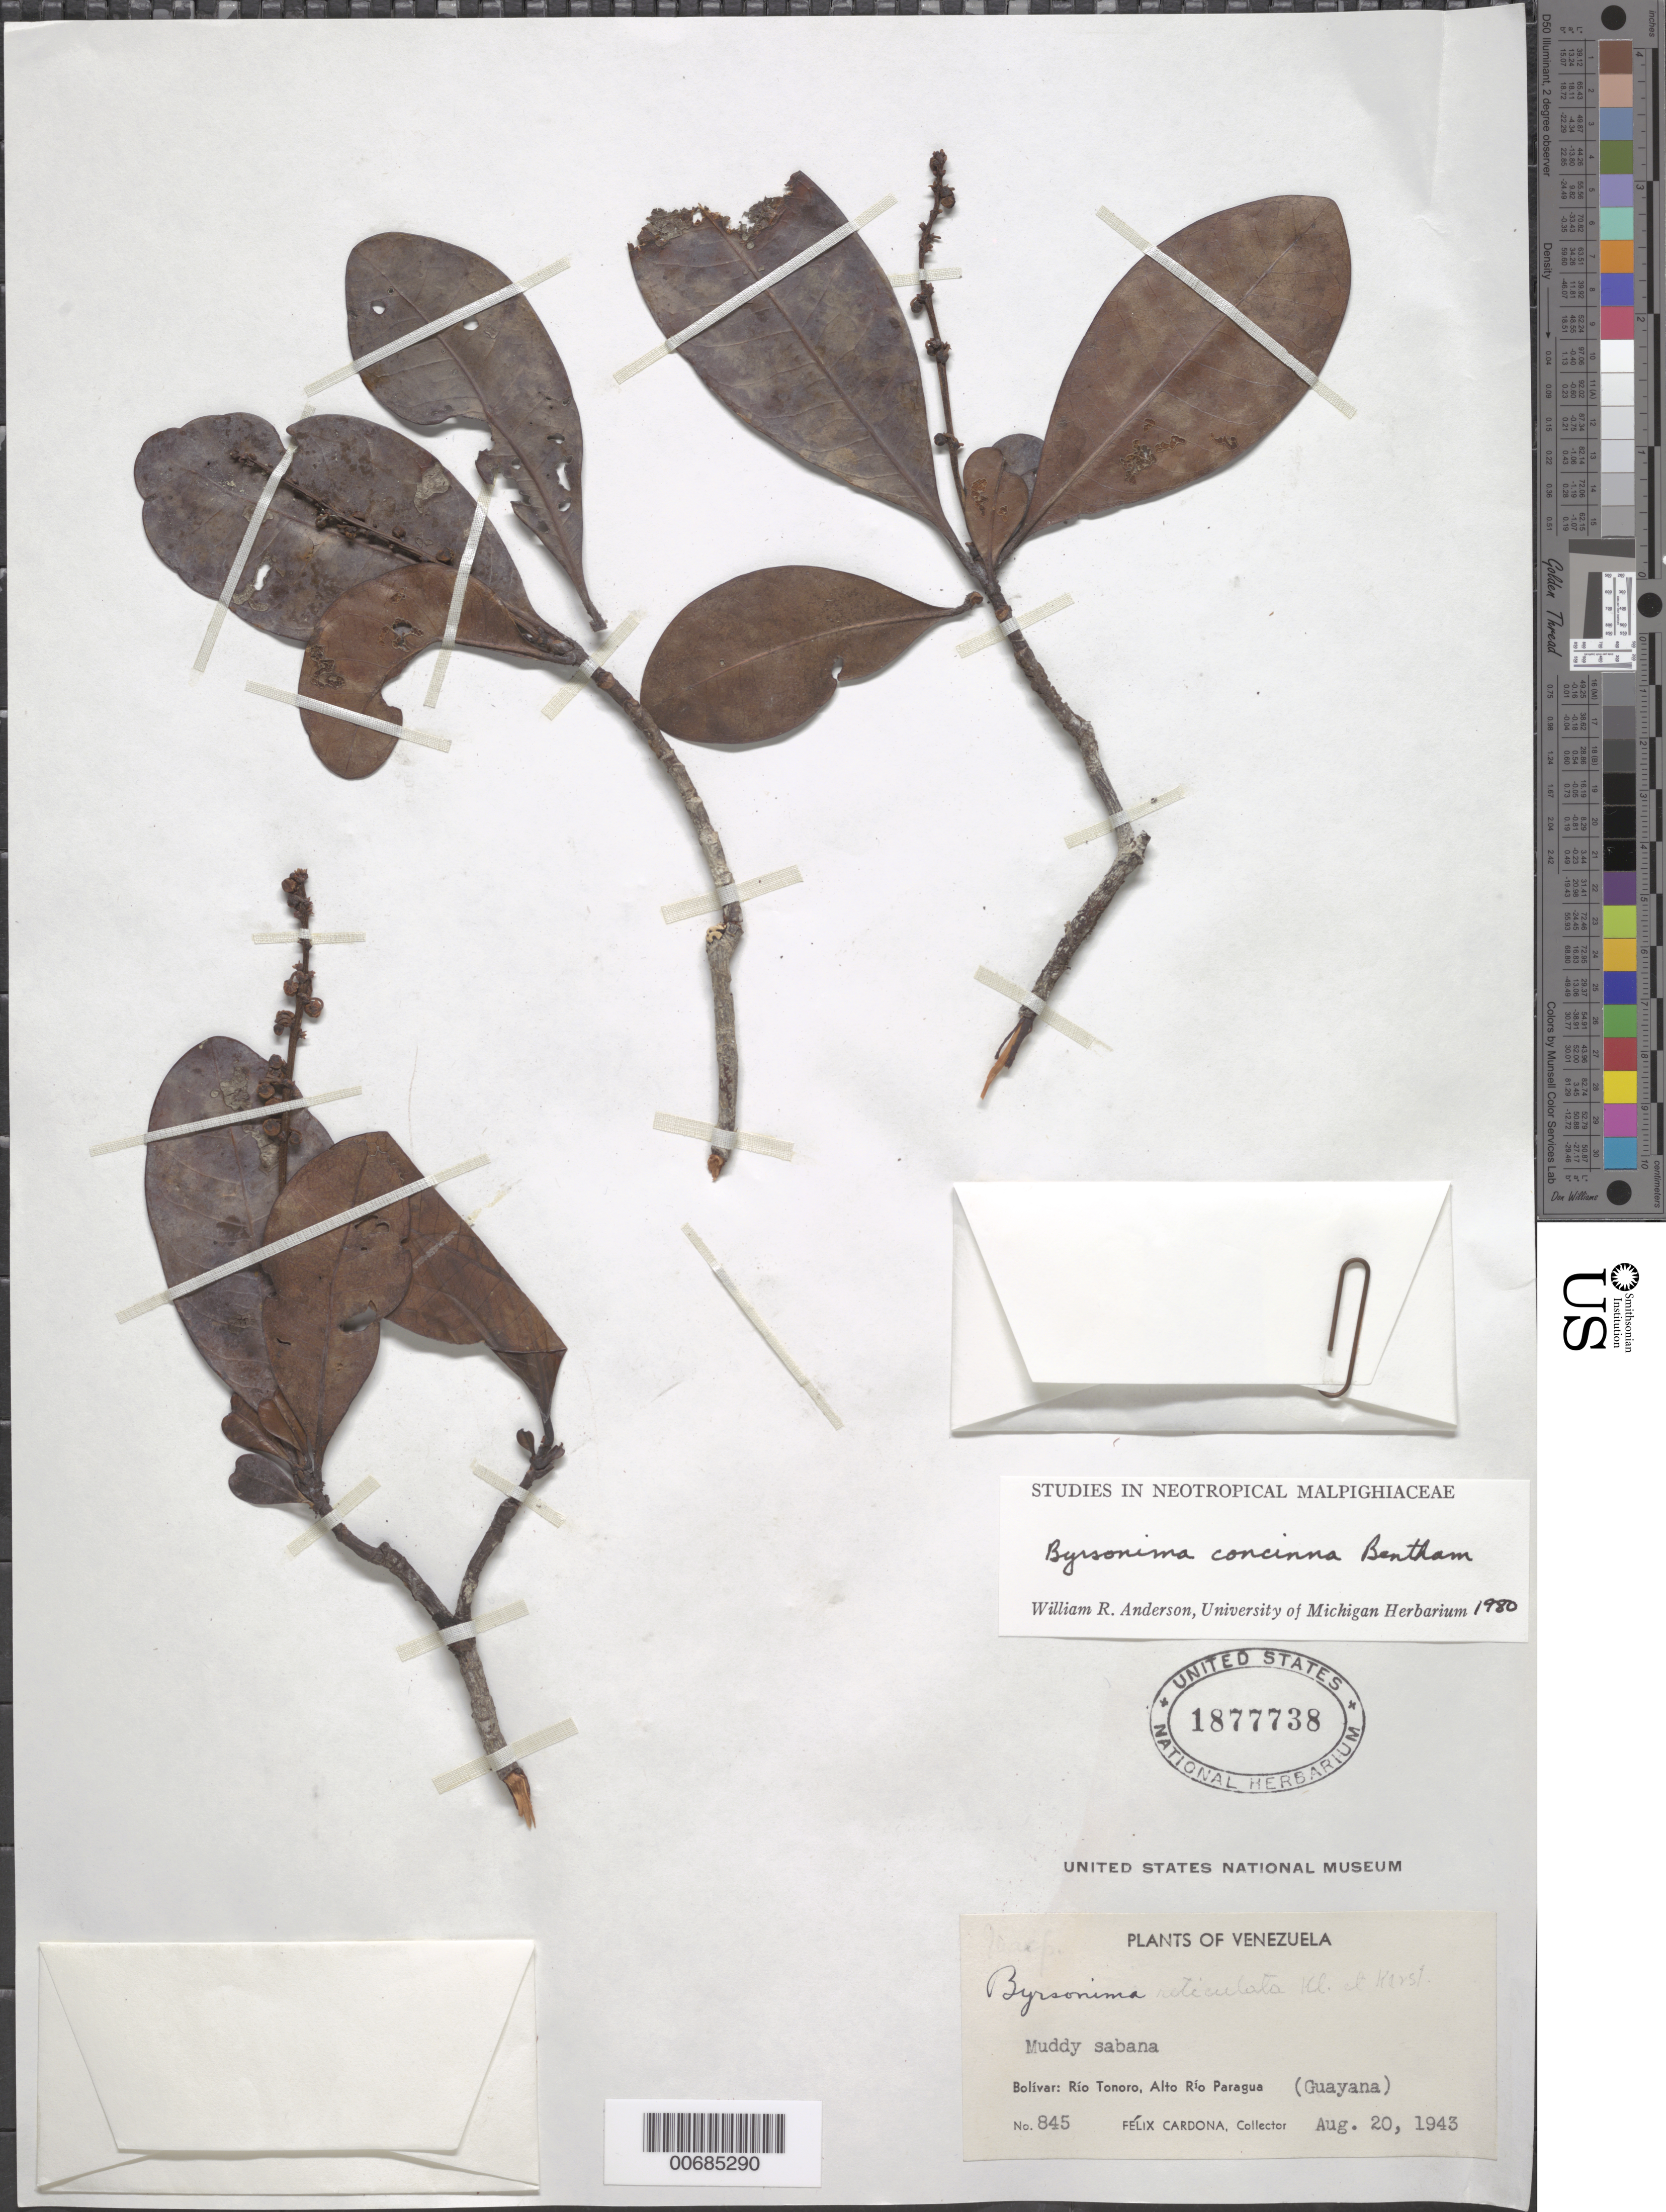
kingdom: Plantae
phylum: Tracheophyta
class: Magnoliopsida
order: Malpighiales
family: Malpighiaceae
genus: Byrsonima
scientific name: Byrsonima concinna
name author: Benth.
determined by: Anderson, W. R., (MICH), University of Michigan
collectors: F. Cardona Puig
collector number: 845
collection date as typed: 20-Aug-43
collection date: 1943-08-20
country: Venezuela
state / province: Bolívar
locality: Alto Río Paragua, Río Tonoro (Guayana)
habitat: Muddy savanna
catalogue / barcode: US 1877738